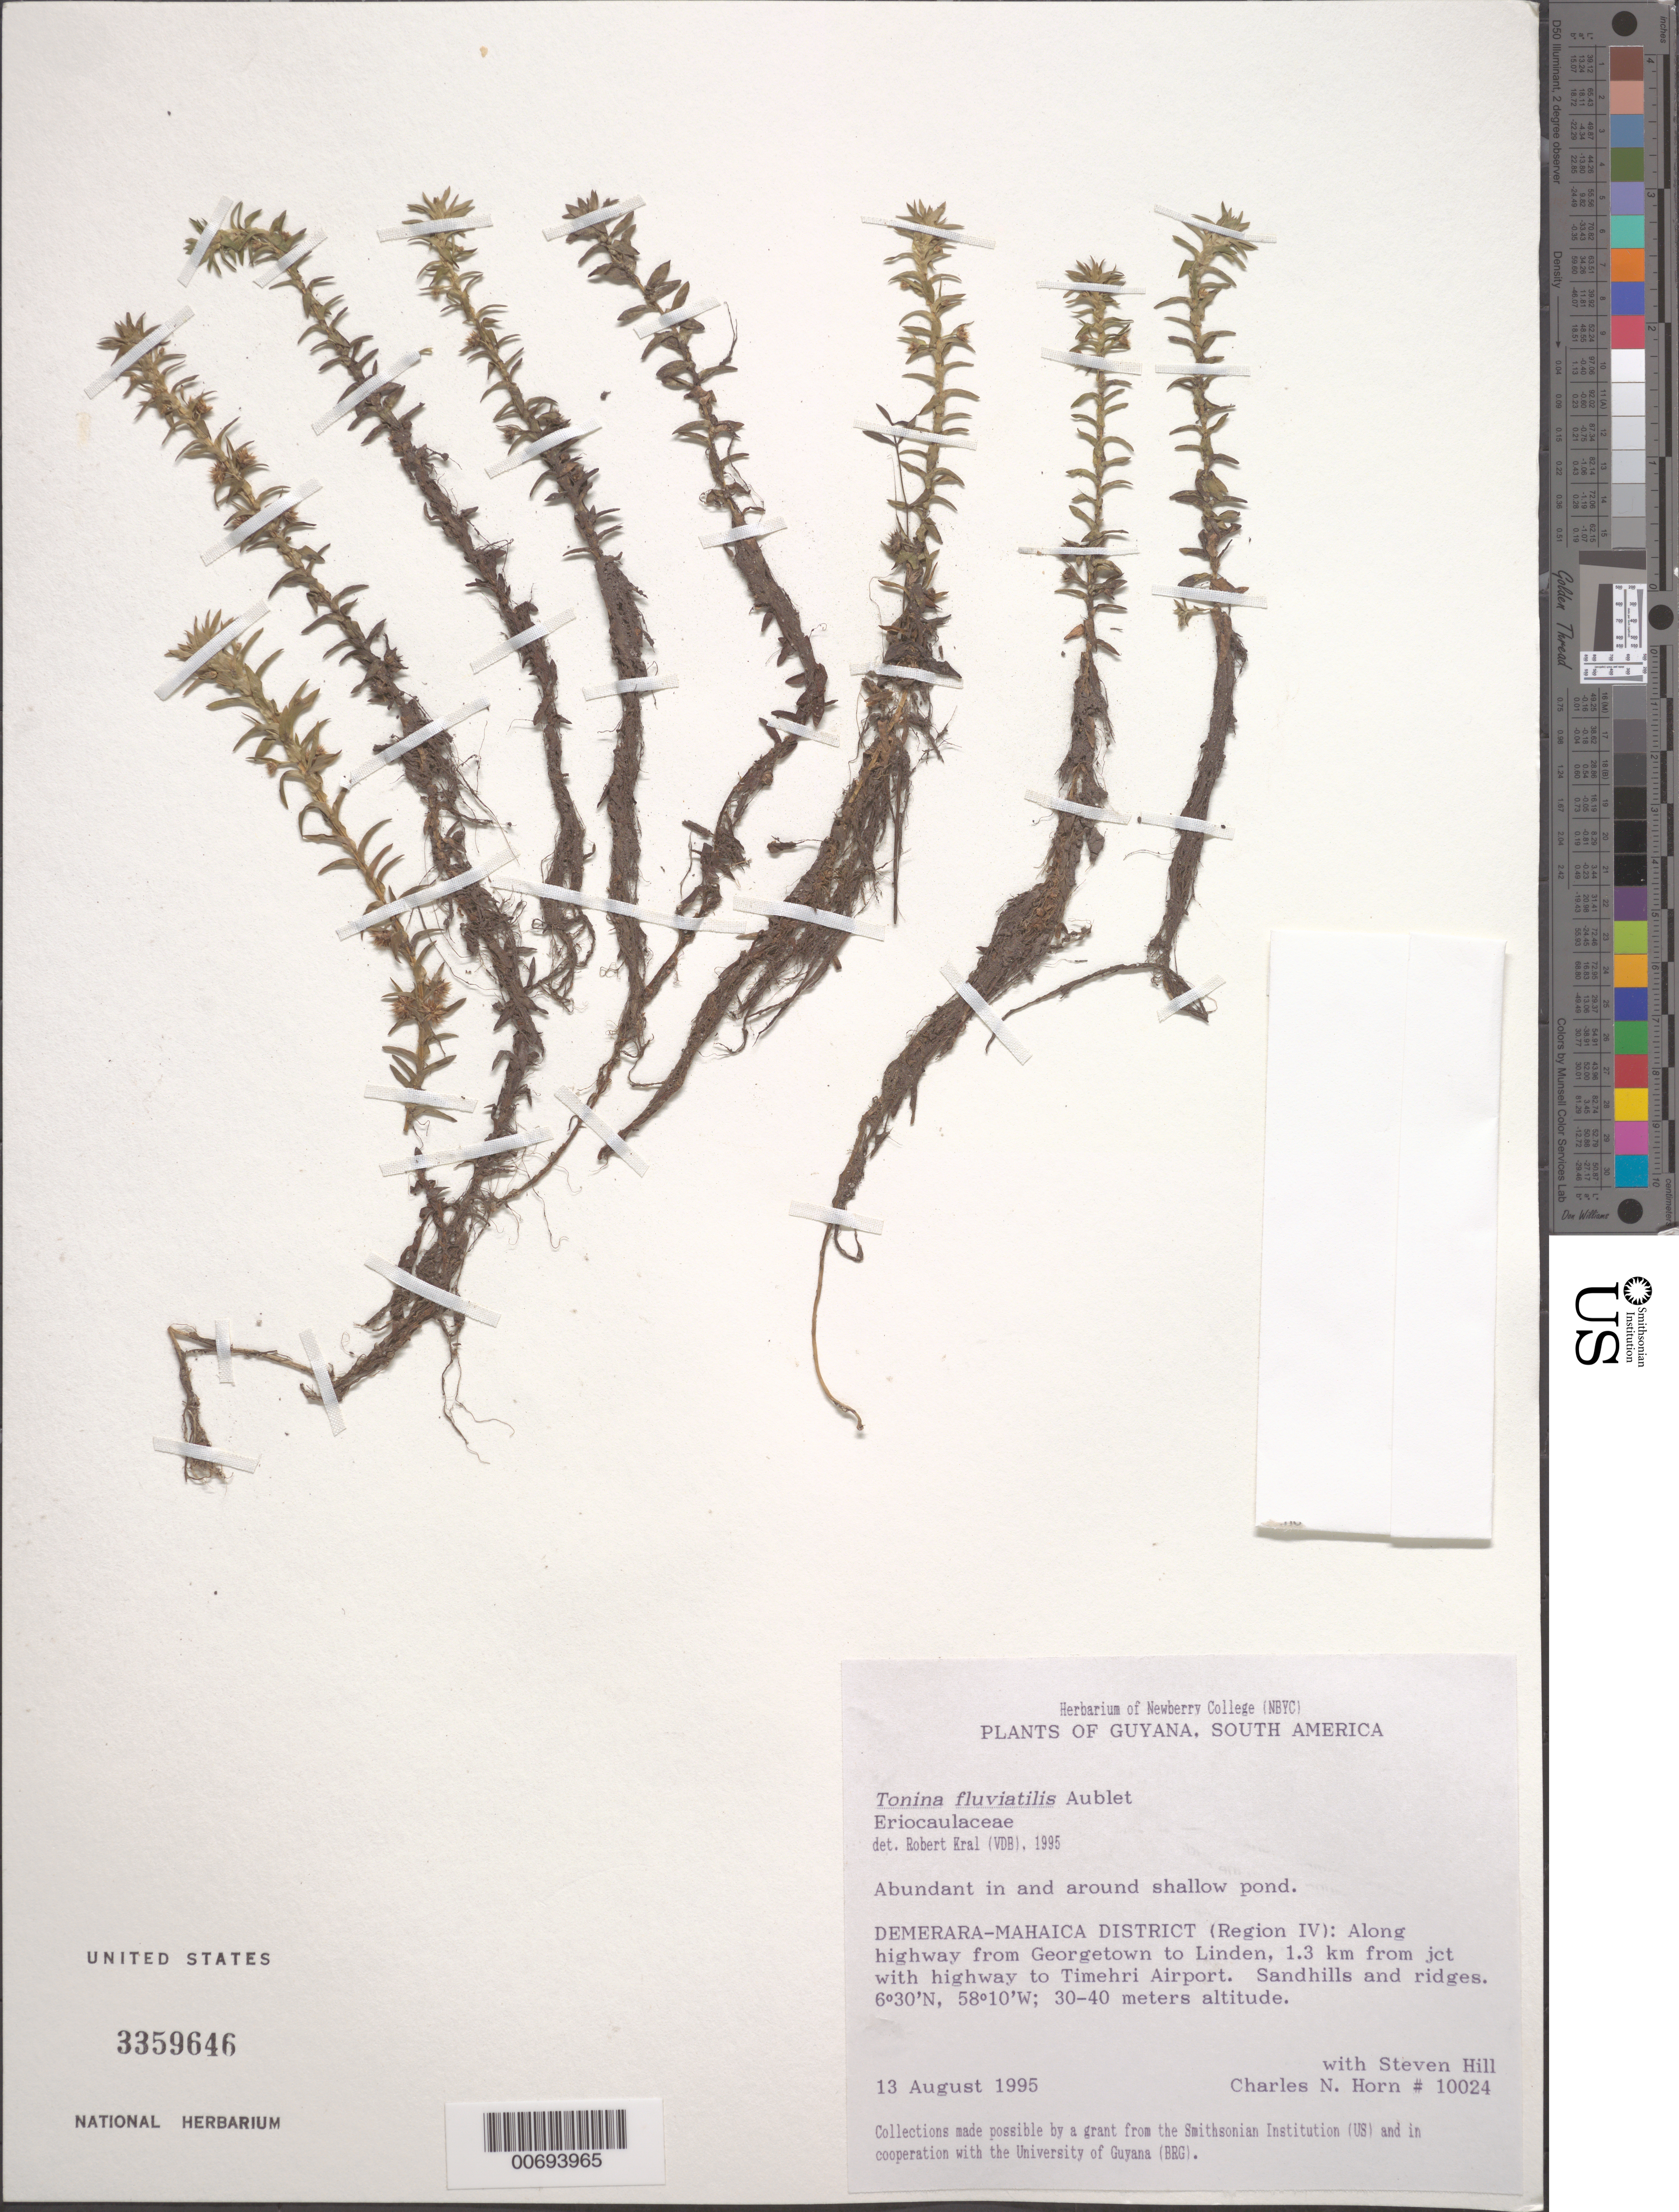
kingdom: Plantae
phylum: Tracheophyta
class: Liliopsida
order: Poales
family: Eriocaulaceae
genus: Tonina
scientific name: Tonina fluviatilis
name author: Aubl.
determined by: Kral, Robert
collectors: C. N. Horn & S. Hill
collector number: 10024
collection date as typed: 13-Aug-95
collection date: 1995-08-13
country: Guyana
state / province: Demerara-Mahaica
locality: Georgetown to Linden highway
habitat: Sandhills and ridges, in and around shallow pond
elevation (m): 30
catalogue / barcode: US 3359646